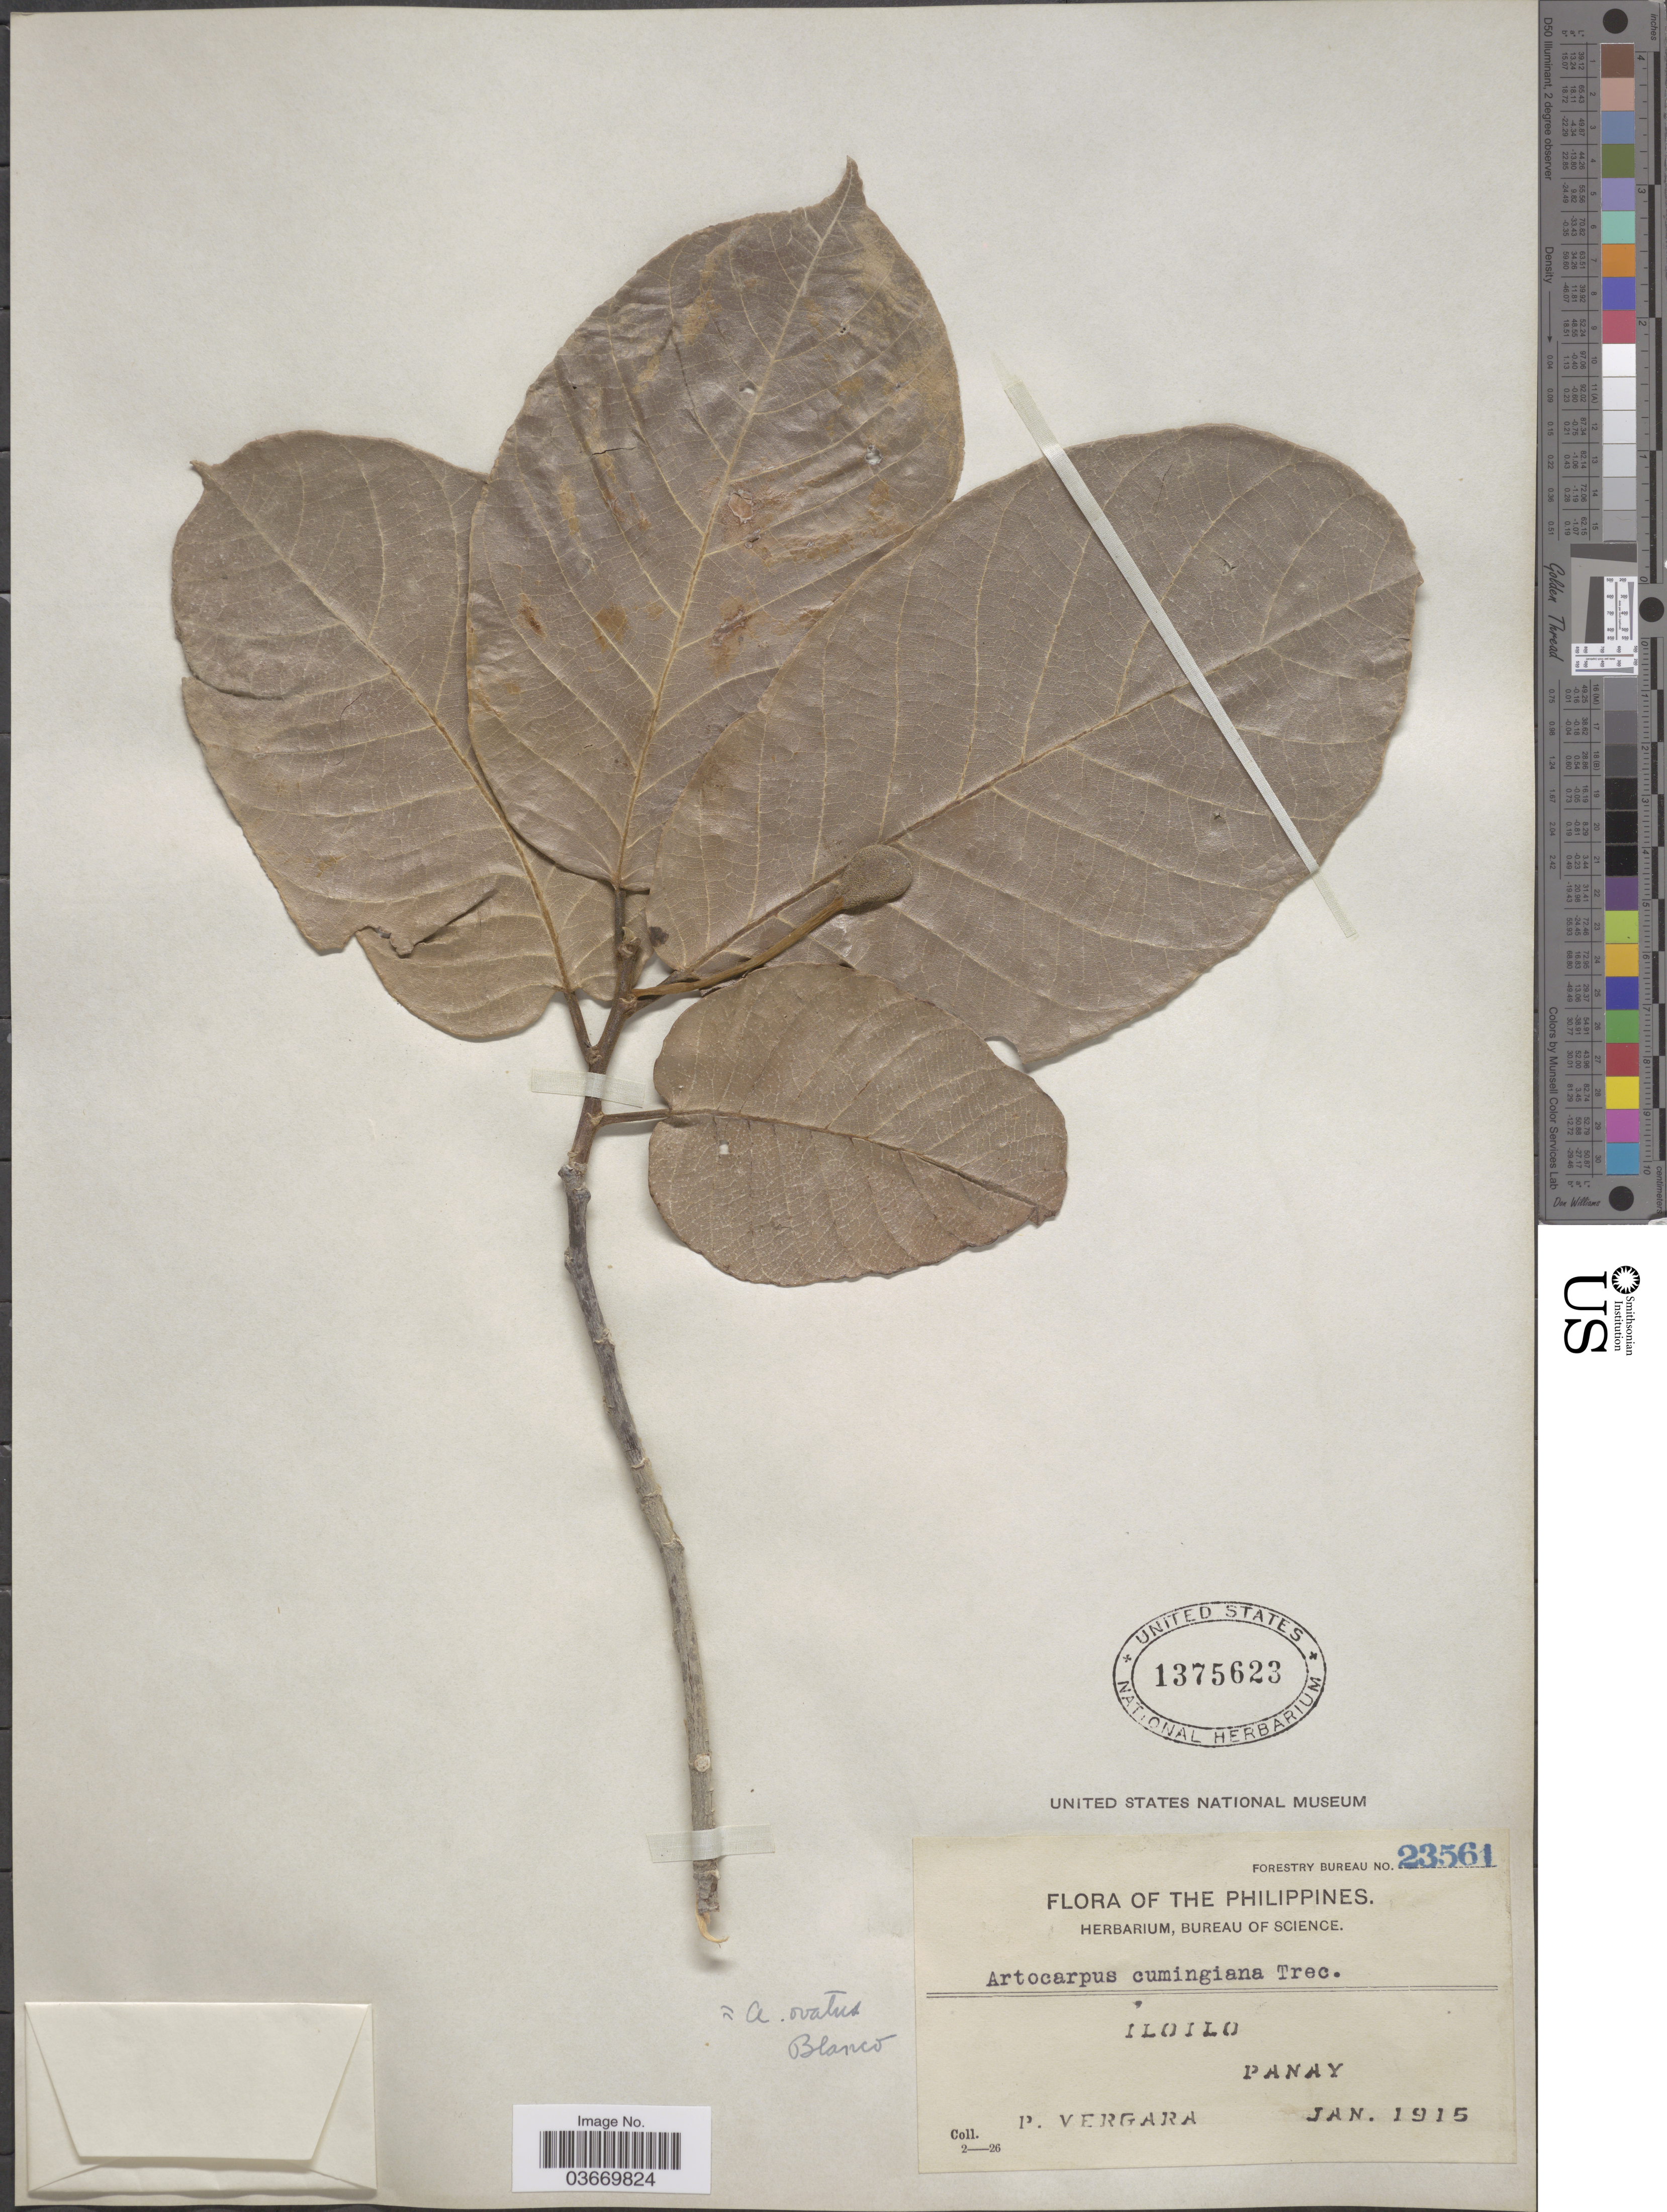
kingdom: Plantae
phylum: Tracheophyta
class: Magnoliopsida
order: Rosales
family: Moraceae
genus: Artocarpus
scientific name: Artocarpus ovatus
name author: Blanco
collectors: P. Vergara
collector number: Forestry Bureau 23561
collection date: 1915-01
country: Philippines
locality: Iloilo, Panay.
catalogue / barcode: US 1375623